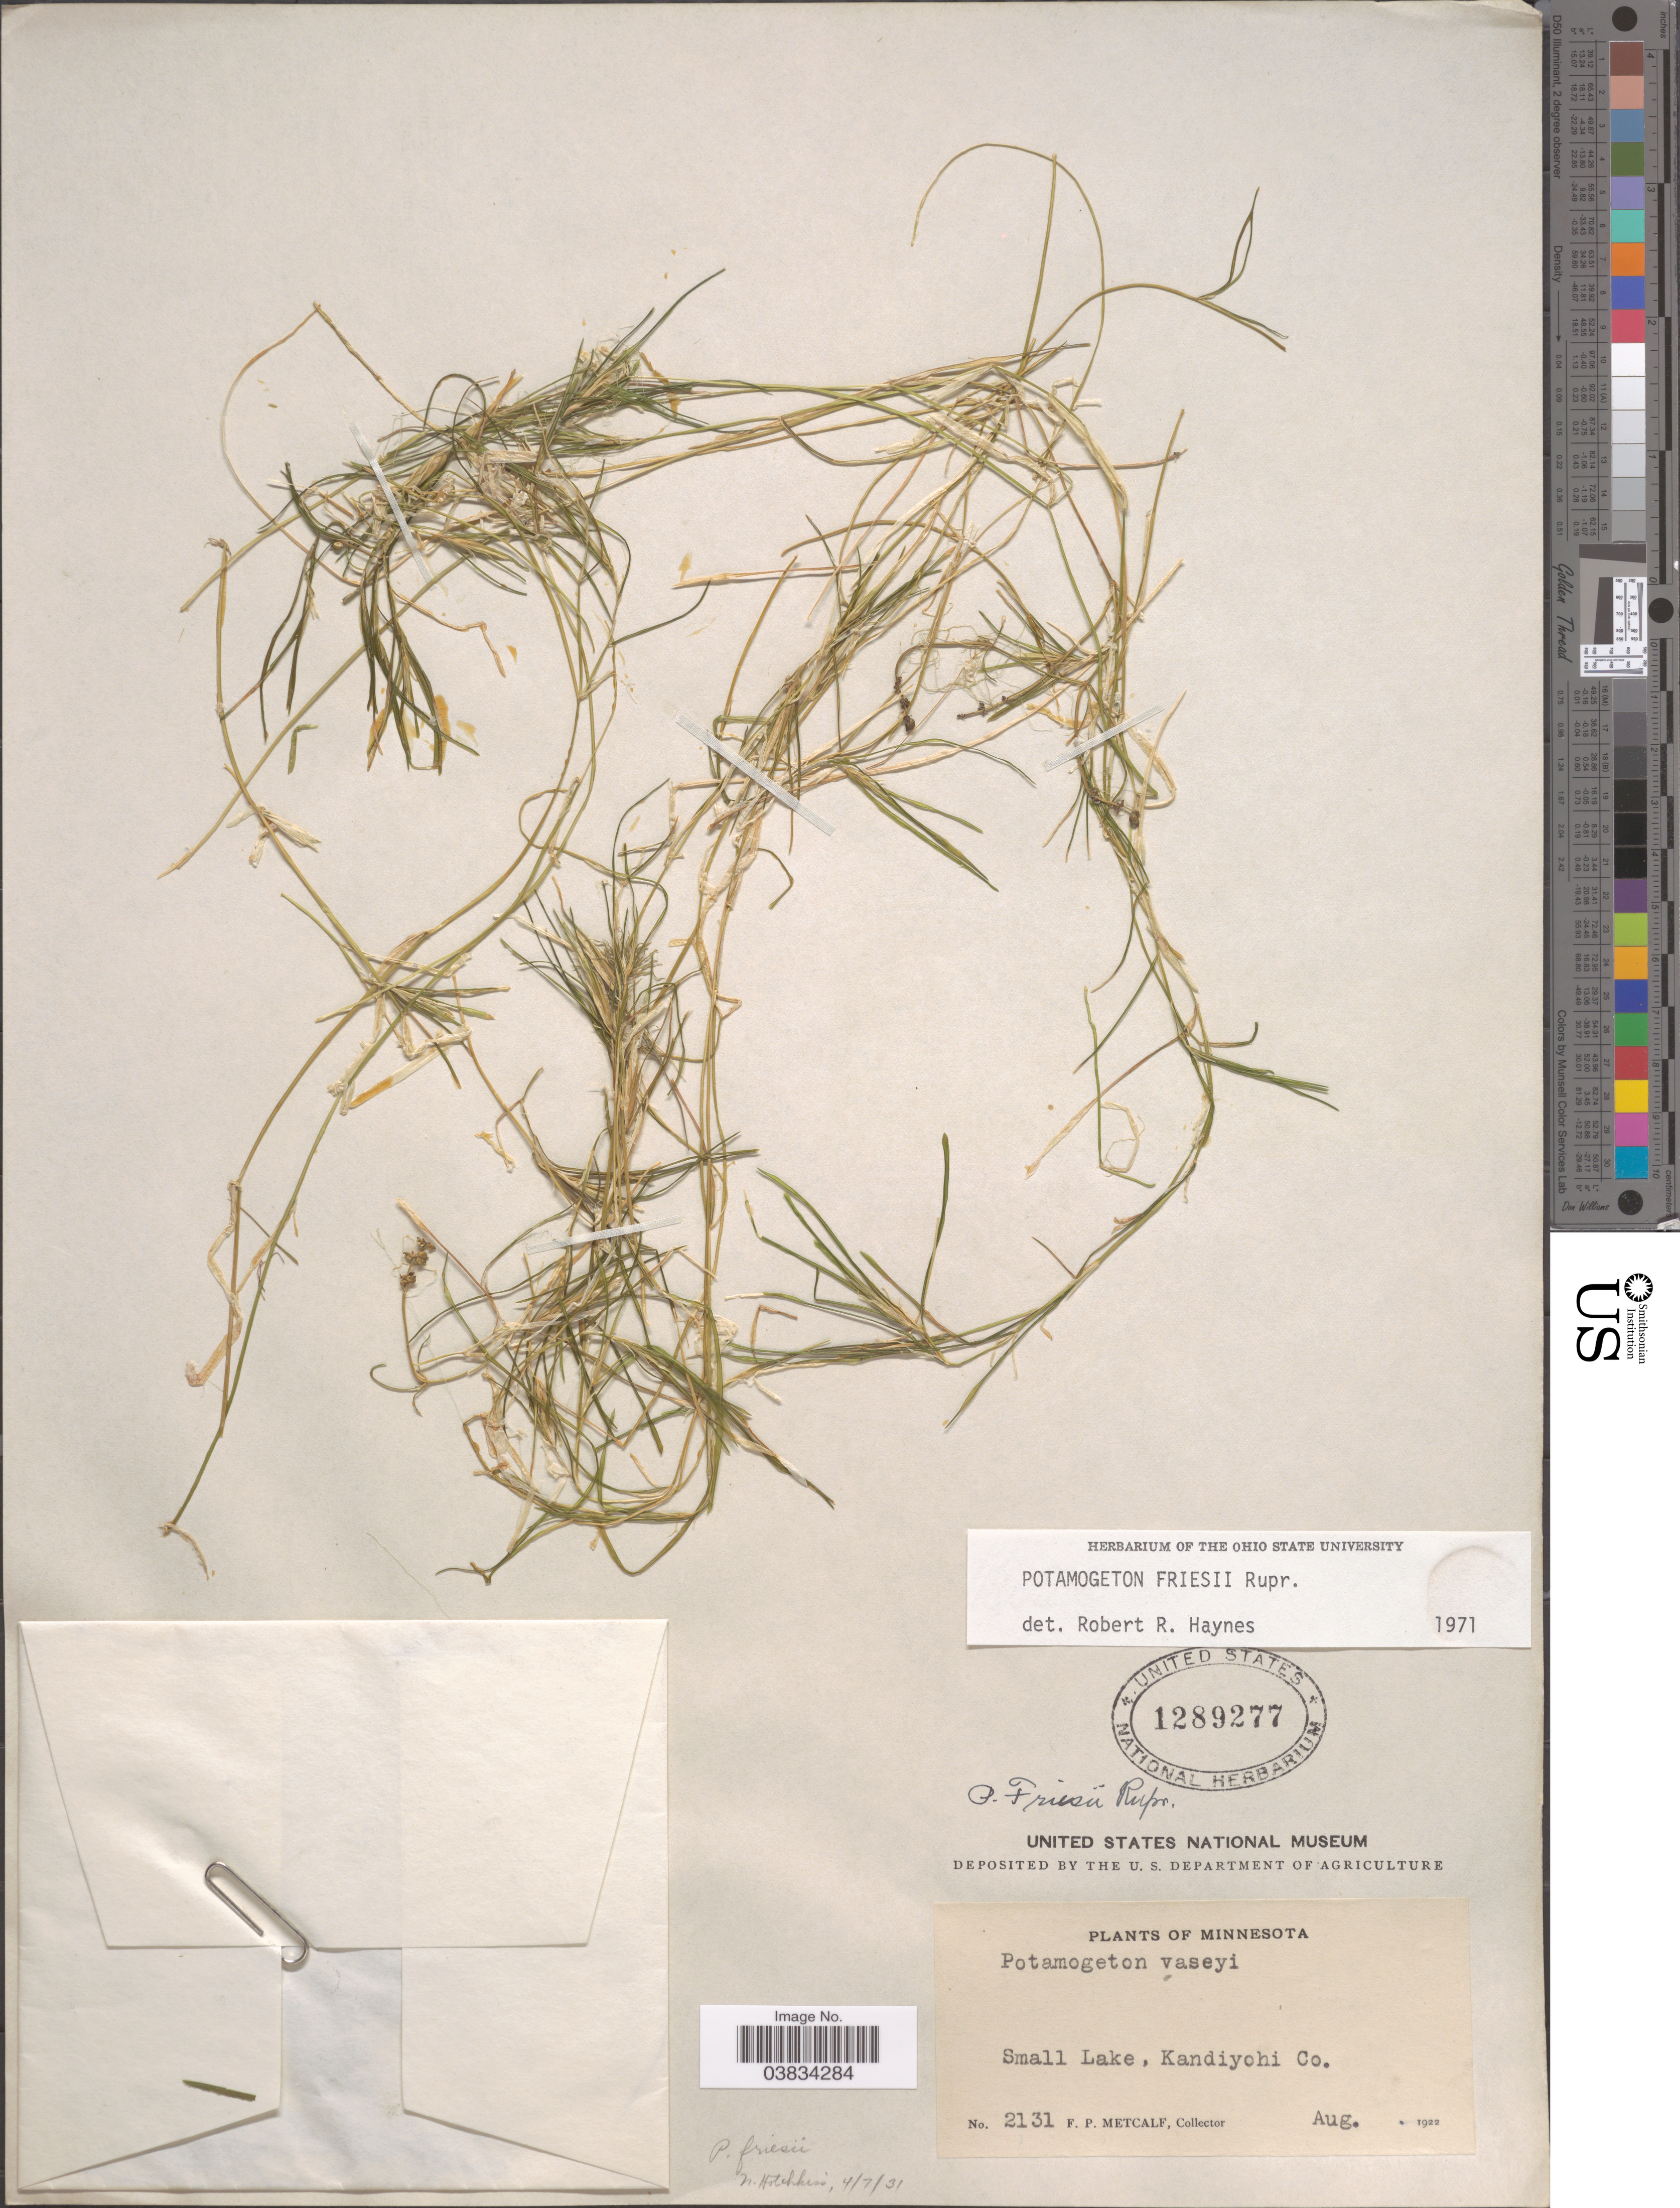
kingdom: Plantae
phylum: Tracheophyta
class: Liliopsida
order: Alismatales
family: Potamogetonaceae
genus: Potamogeton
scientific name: Potamogeton friesii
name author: Rupr.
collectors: F. Metcalf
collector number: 2131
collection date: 1922-08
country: United States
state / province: Minnesota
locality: Small Lake, Kandiyohi Co.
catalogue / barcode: US 1289277